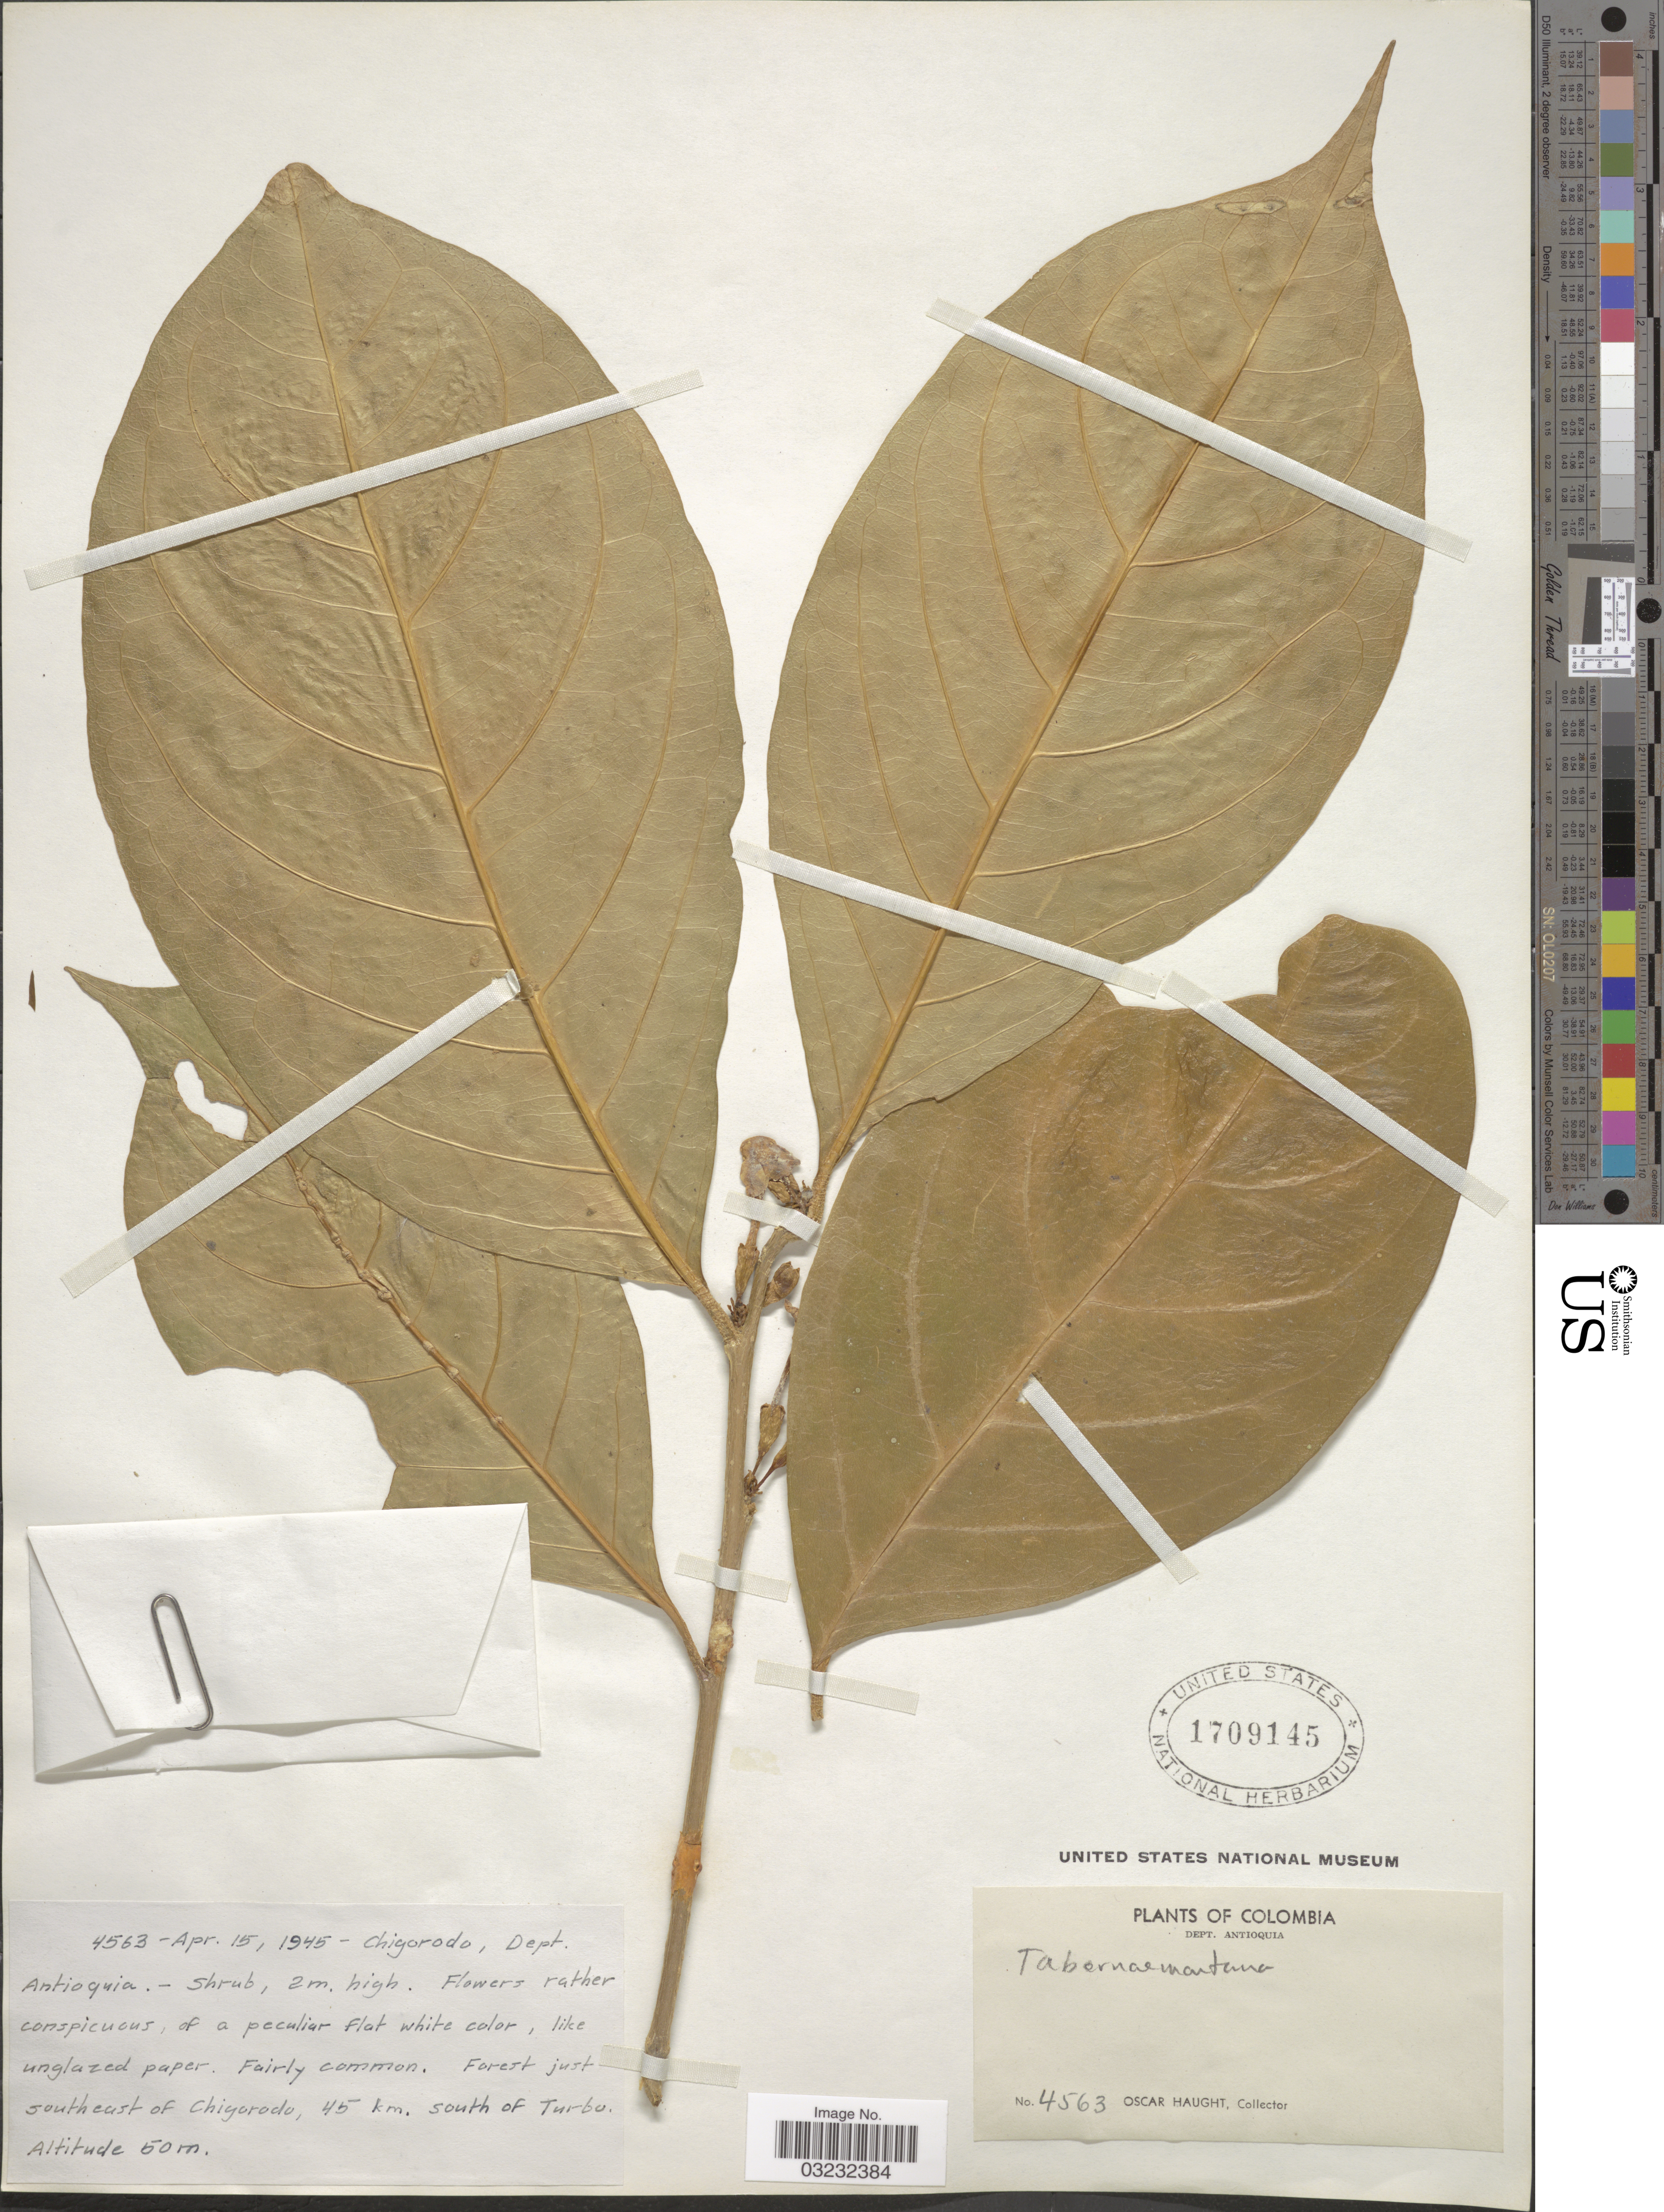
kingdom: Plantae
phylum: Tracheophyta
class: Magnoliopsida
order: Gentianales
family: Apocynaceae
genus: Tabernaemontana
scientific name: Tabernaemontana sp.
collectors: O. L. Haught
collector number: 4563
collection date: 1945-04-15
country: Colombia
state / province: Antioquia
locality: Chigorodo, Dept. Antioquia. Forest just southeast of Chigorodo, 45 km. south of Turbo.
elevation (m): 50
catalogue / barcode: US 1709145